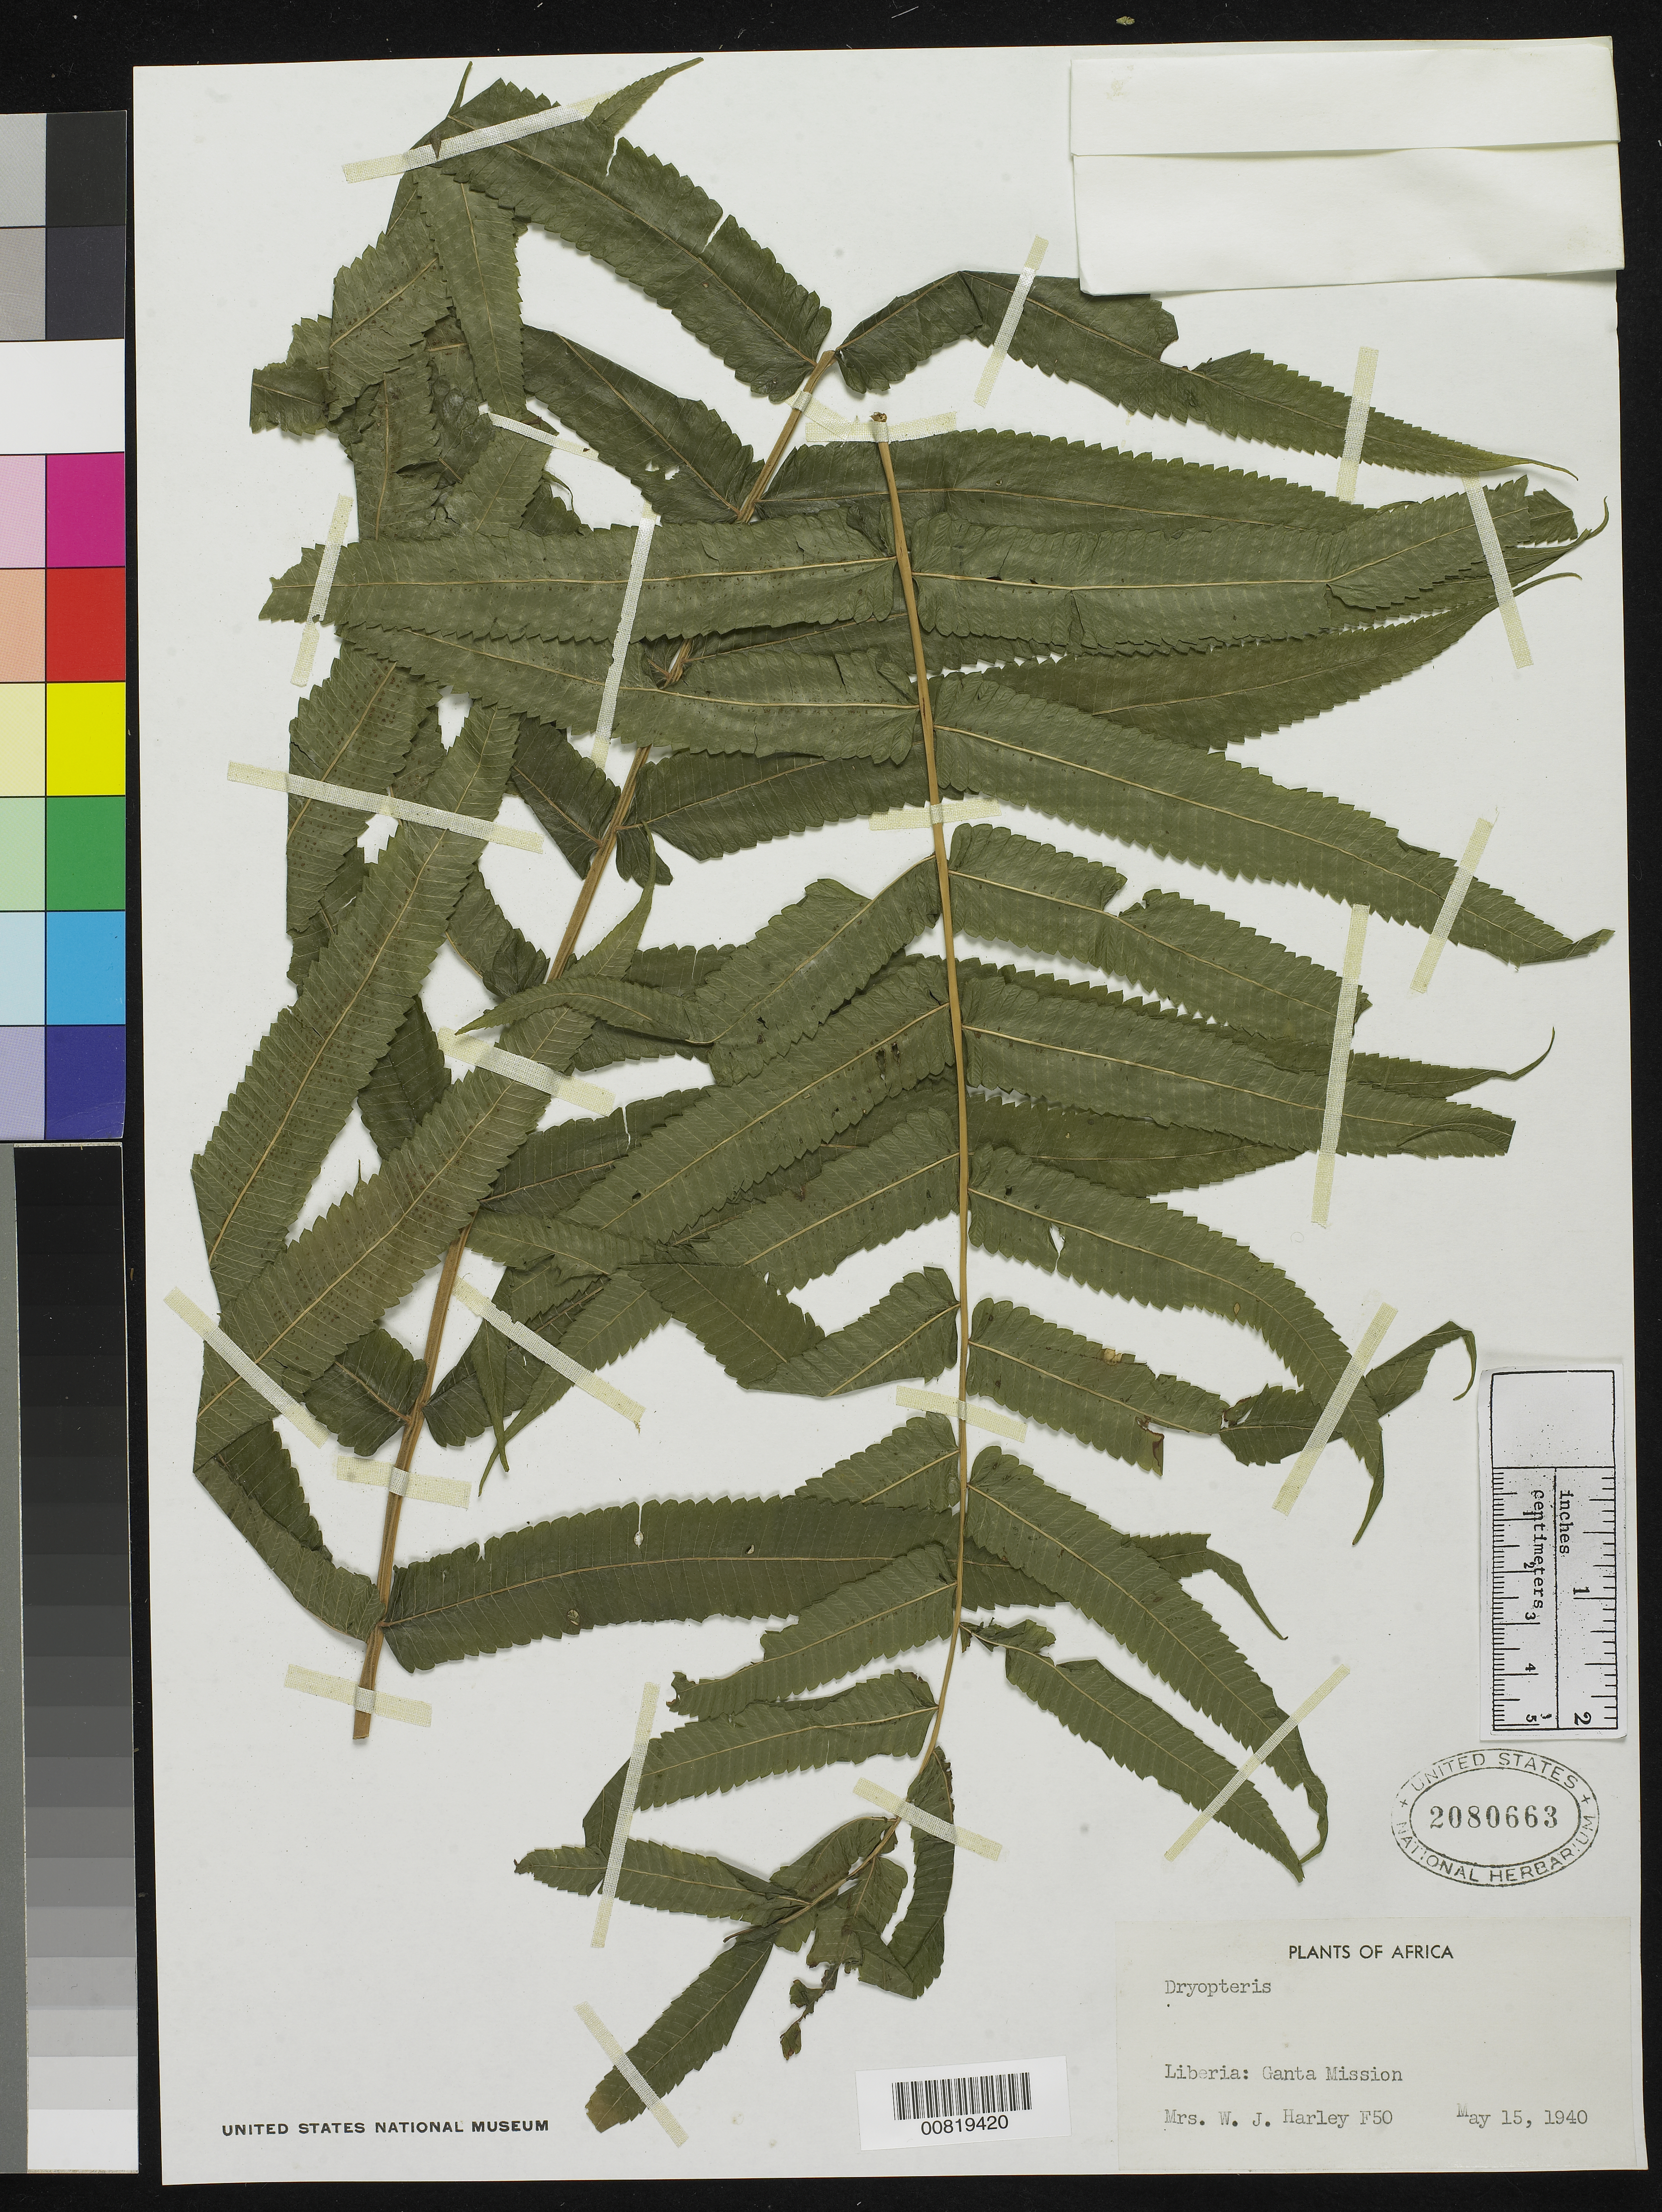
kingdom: Plantae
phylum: Tracheophyta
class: Polypodiopsida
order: Polypodiales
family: Thelypteridaceae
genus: Pneumatopteris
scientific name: Pneumatopteris afra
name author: (Christ) Holttum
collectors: W. Harley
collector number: F 50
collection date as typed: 15 May 1940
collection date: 1940-05-15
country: Liberia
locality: Ganta Mission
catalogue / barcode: US 2080663